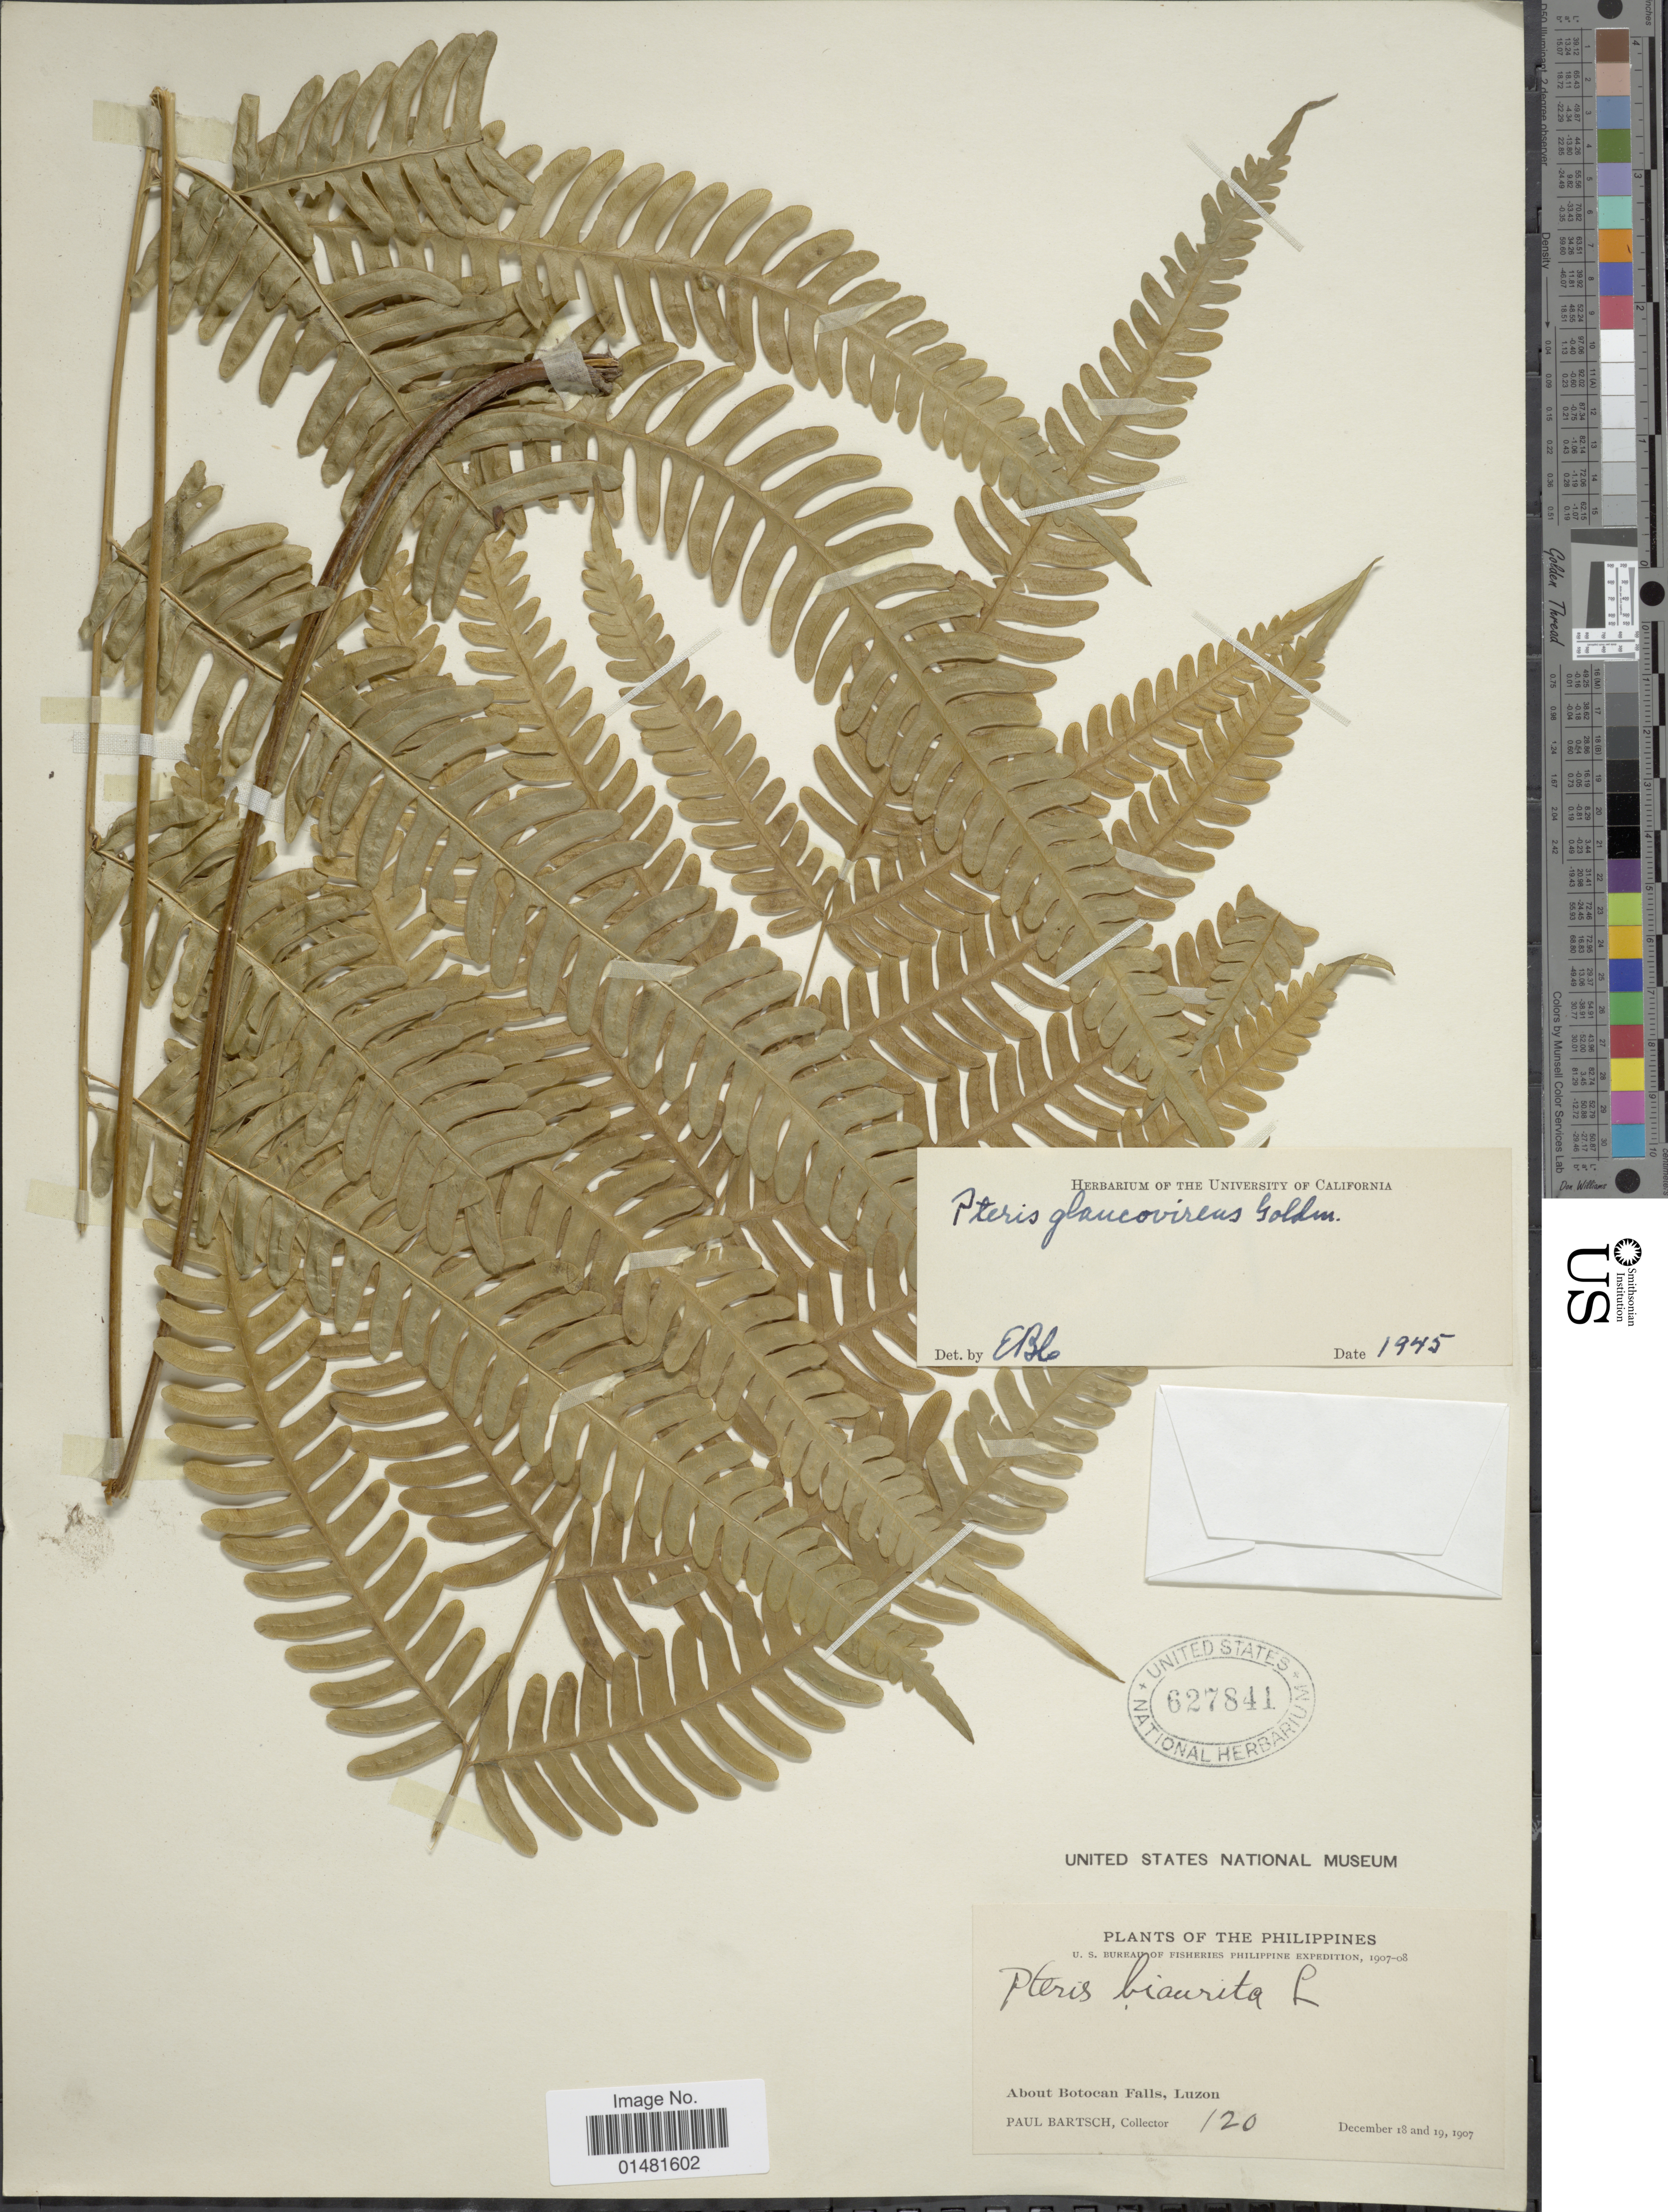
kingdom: Plantae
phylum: Tracheophyta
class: Polypodiopsida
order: Polypodiales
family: Pteridaceae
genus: Pteris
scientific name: Pteris glaucovirens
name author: Goldm.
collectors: P. Bartsch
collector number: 120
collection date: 1907-12-18/1907-12-19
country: Philippines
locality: About Botocan Falls, Luzon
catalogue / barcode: US 627841